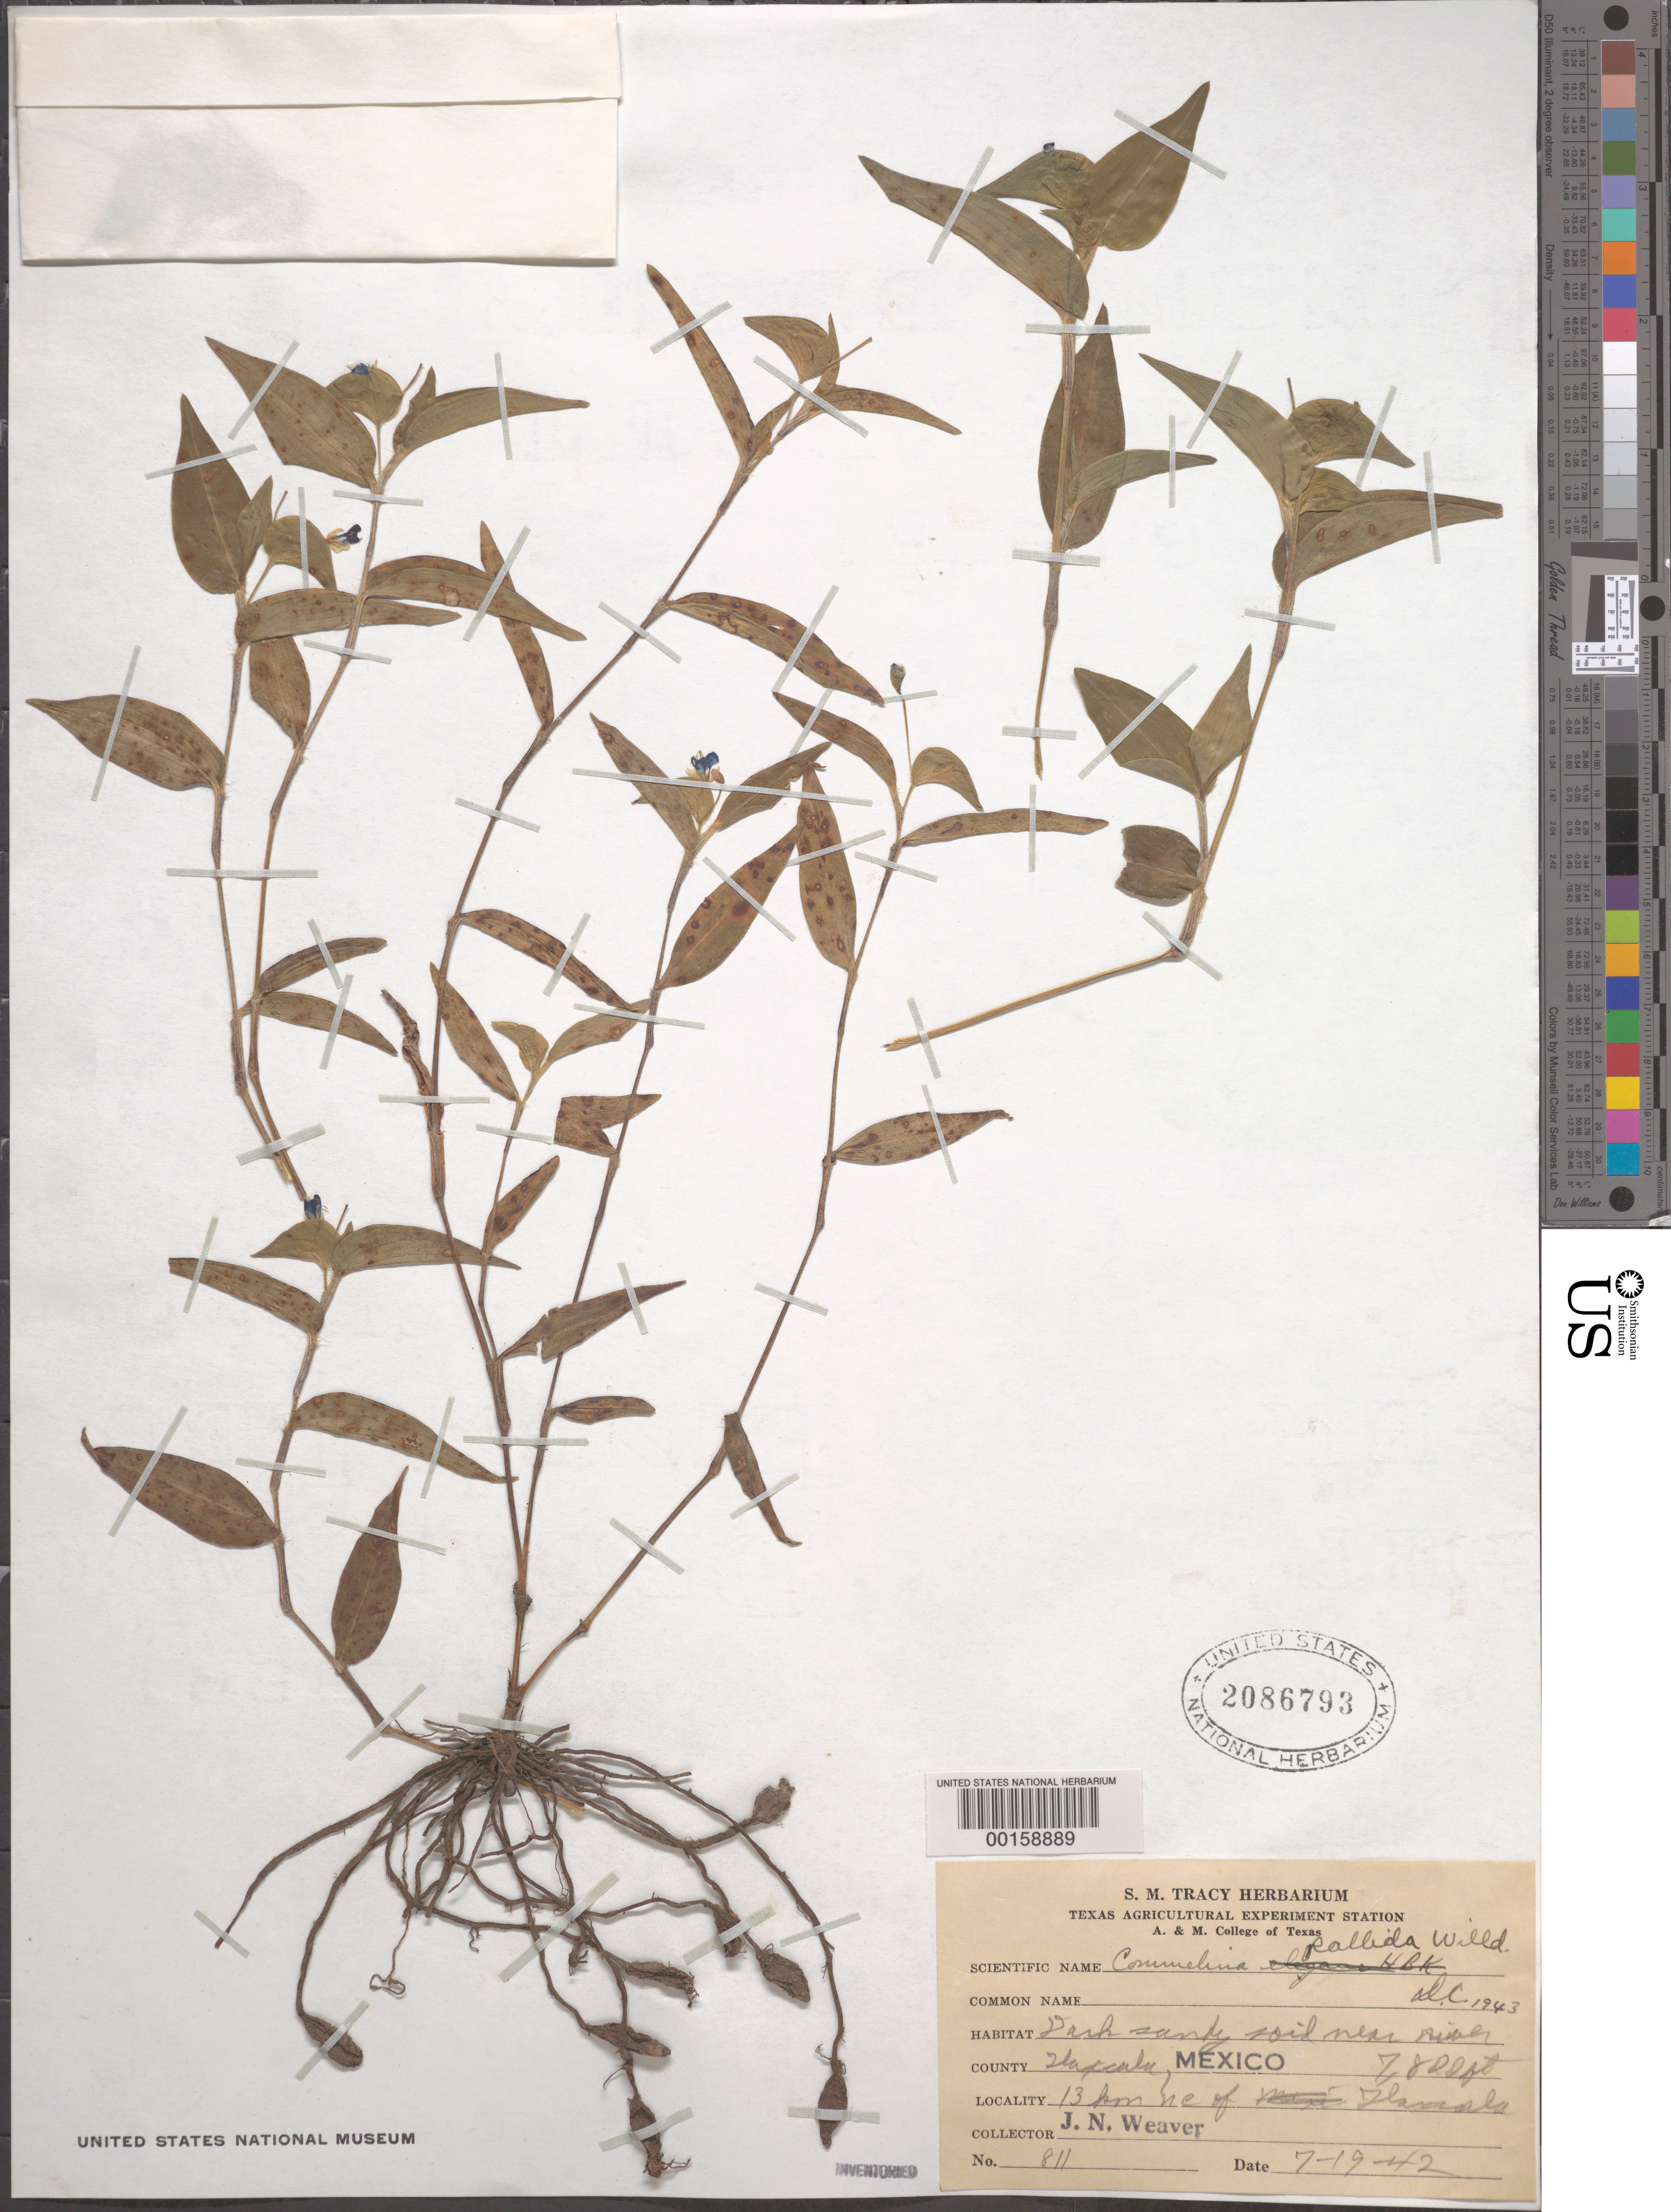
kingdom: Plantae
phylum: Tracheophyta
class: Liliopsida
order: Commelinales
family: Commelinaceae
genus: Commelina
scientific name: Commelina pallida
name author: Willd.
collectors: J. N. Weaver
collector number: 811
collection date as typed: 19 Jul 1942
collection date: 1942-07-19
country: Mexico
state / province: Tlaxcala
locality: NE of tlaxcala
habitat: Sandy soil; near river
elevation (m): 2379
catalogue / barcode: US 2086793